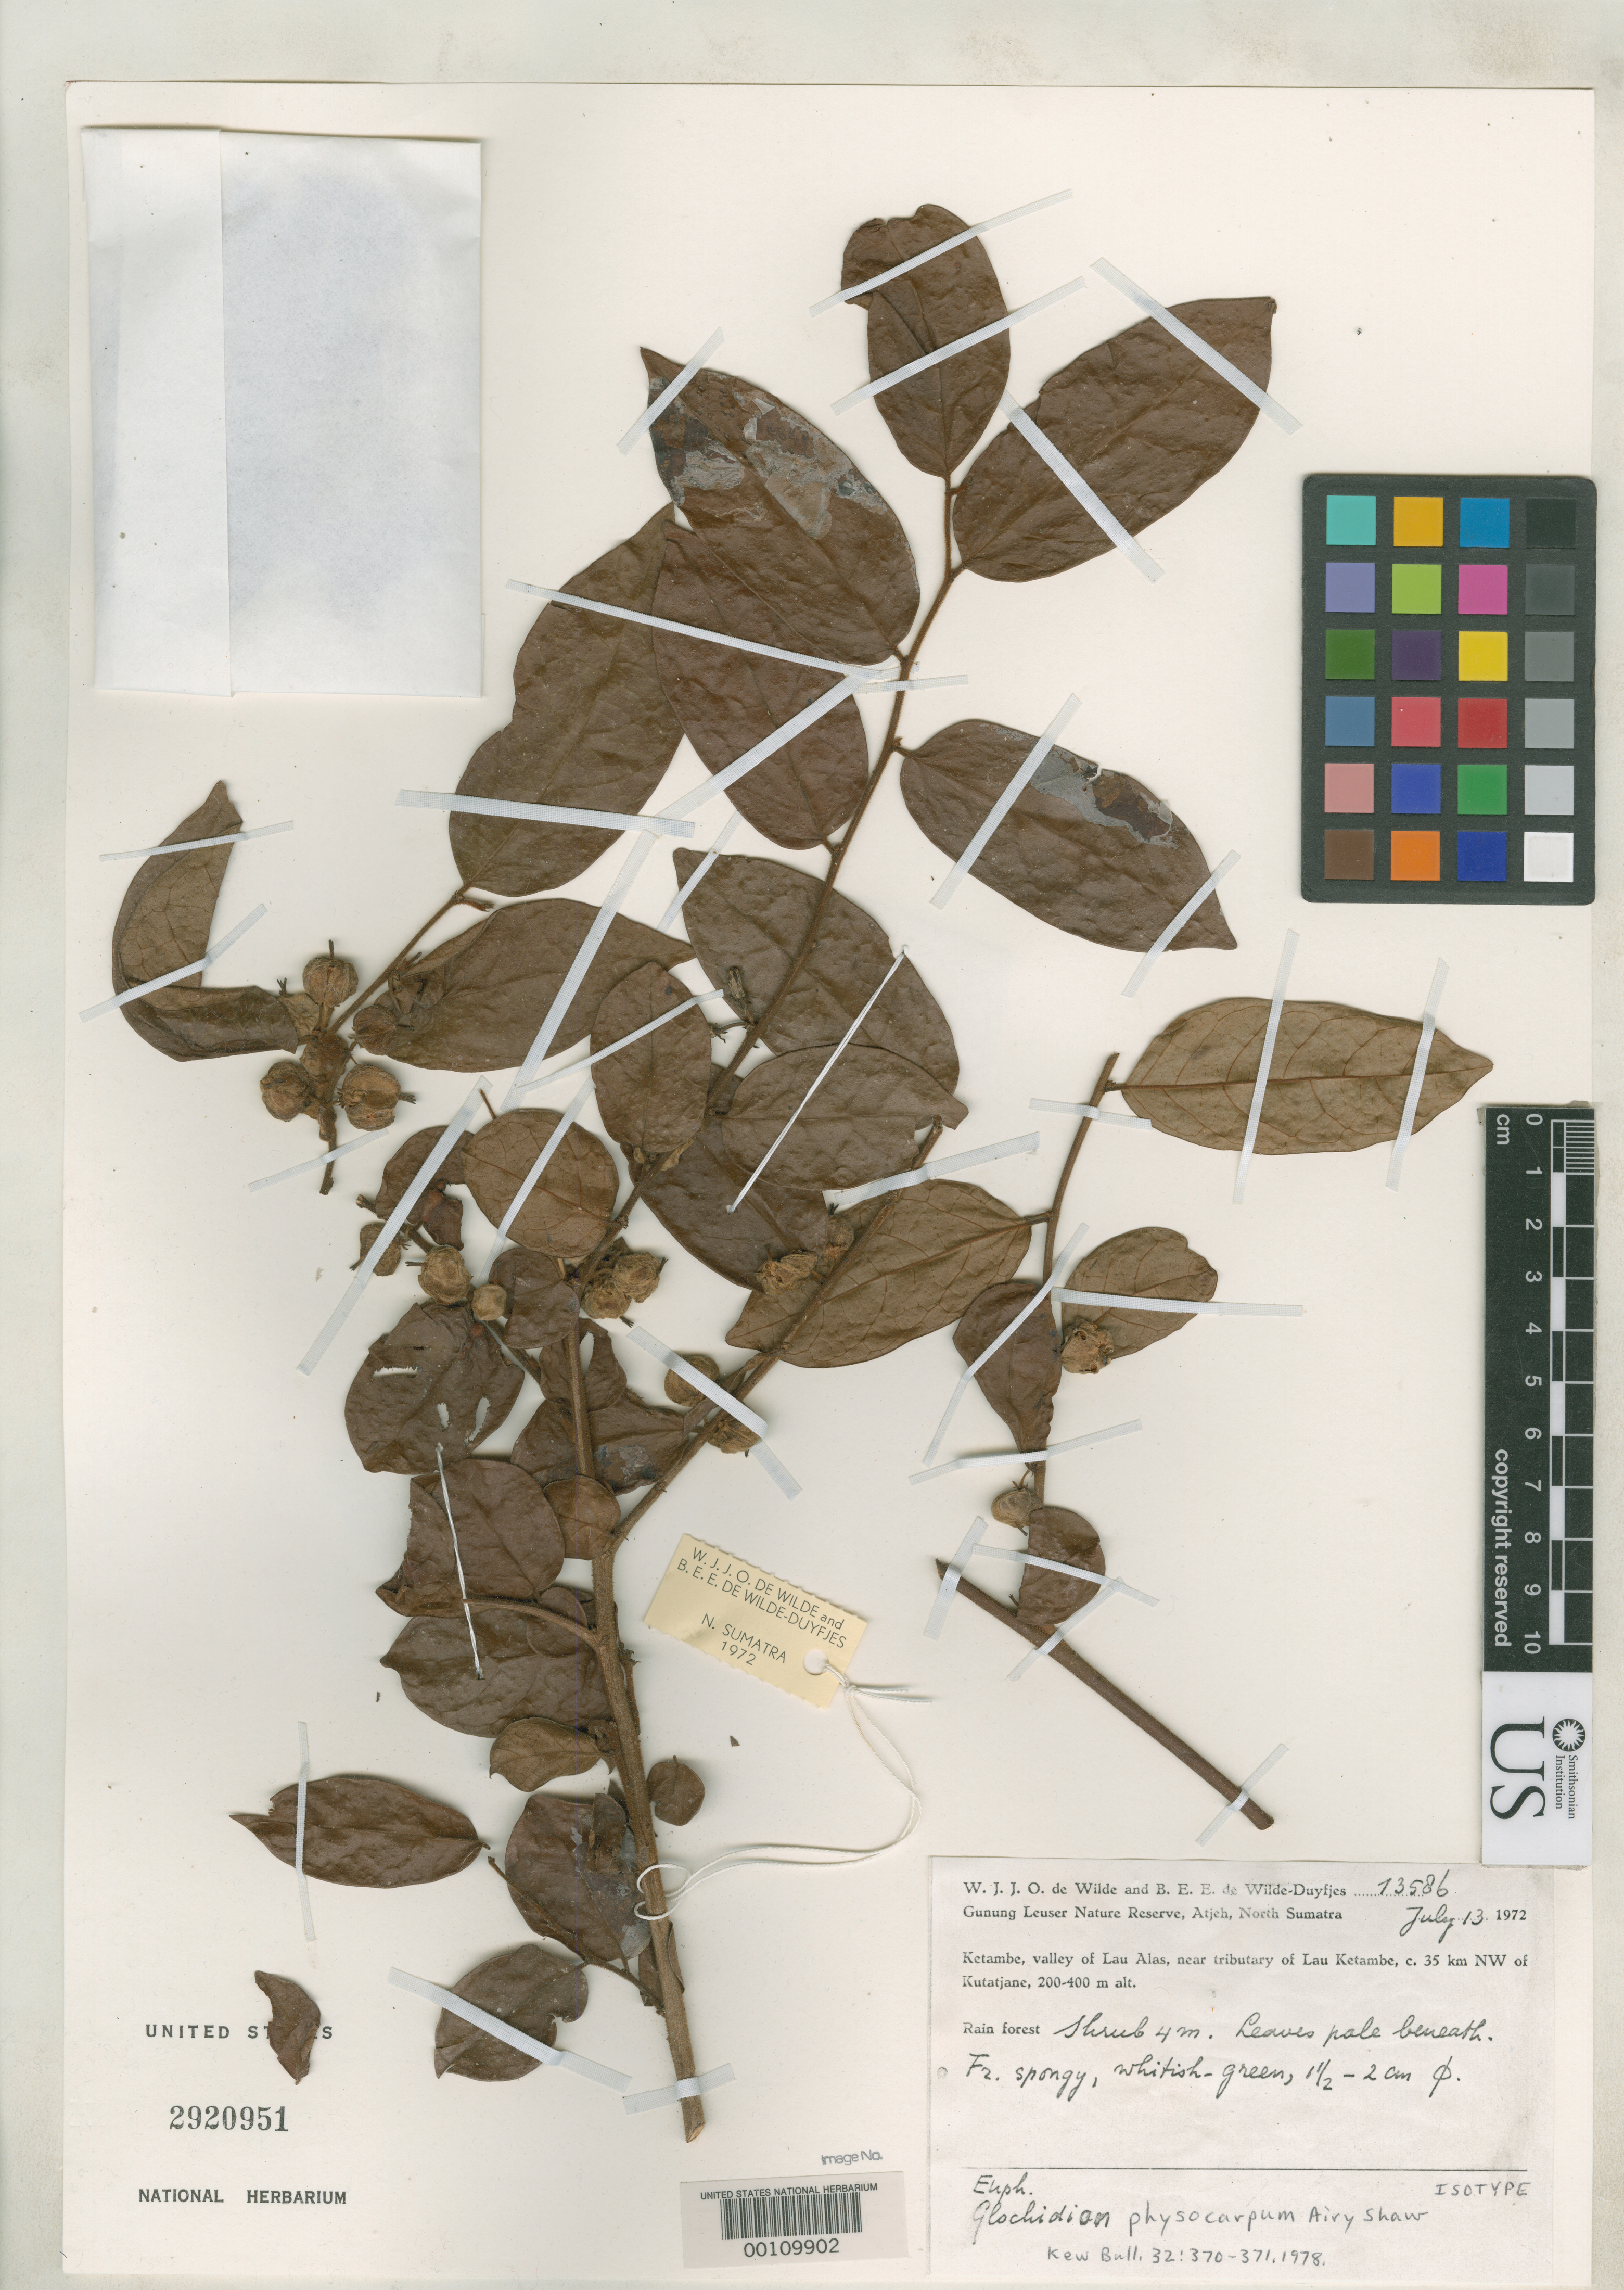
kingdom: Plantae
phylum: Tracheophyta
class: Magnoliopsida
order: Malpighiales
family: Phyllanthaceae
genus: Glochidion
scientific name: Glochidion physocarpum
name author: Airy Shaw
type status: Isotype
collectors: W. J. de Wilde & B. E. de Wilde-Duyfjes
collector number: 13586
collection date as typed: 13 Jun 1972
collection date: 1972-06-13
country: Indonesia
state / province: Sumatra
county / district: Aceh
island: Sumatra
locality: Gunung Leuser Nature Reserve, Atjeh, Ketambe, Valley of Lau Alas near tributary of Lau Ketambe, NW of Kutatjane.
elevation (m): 200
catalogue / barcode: US 2920951